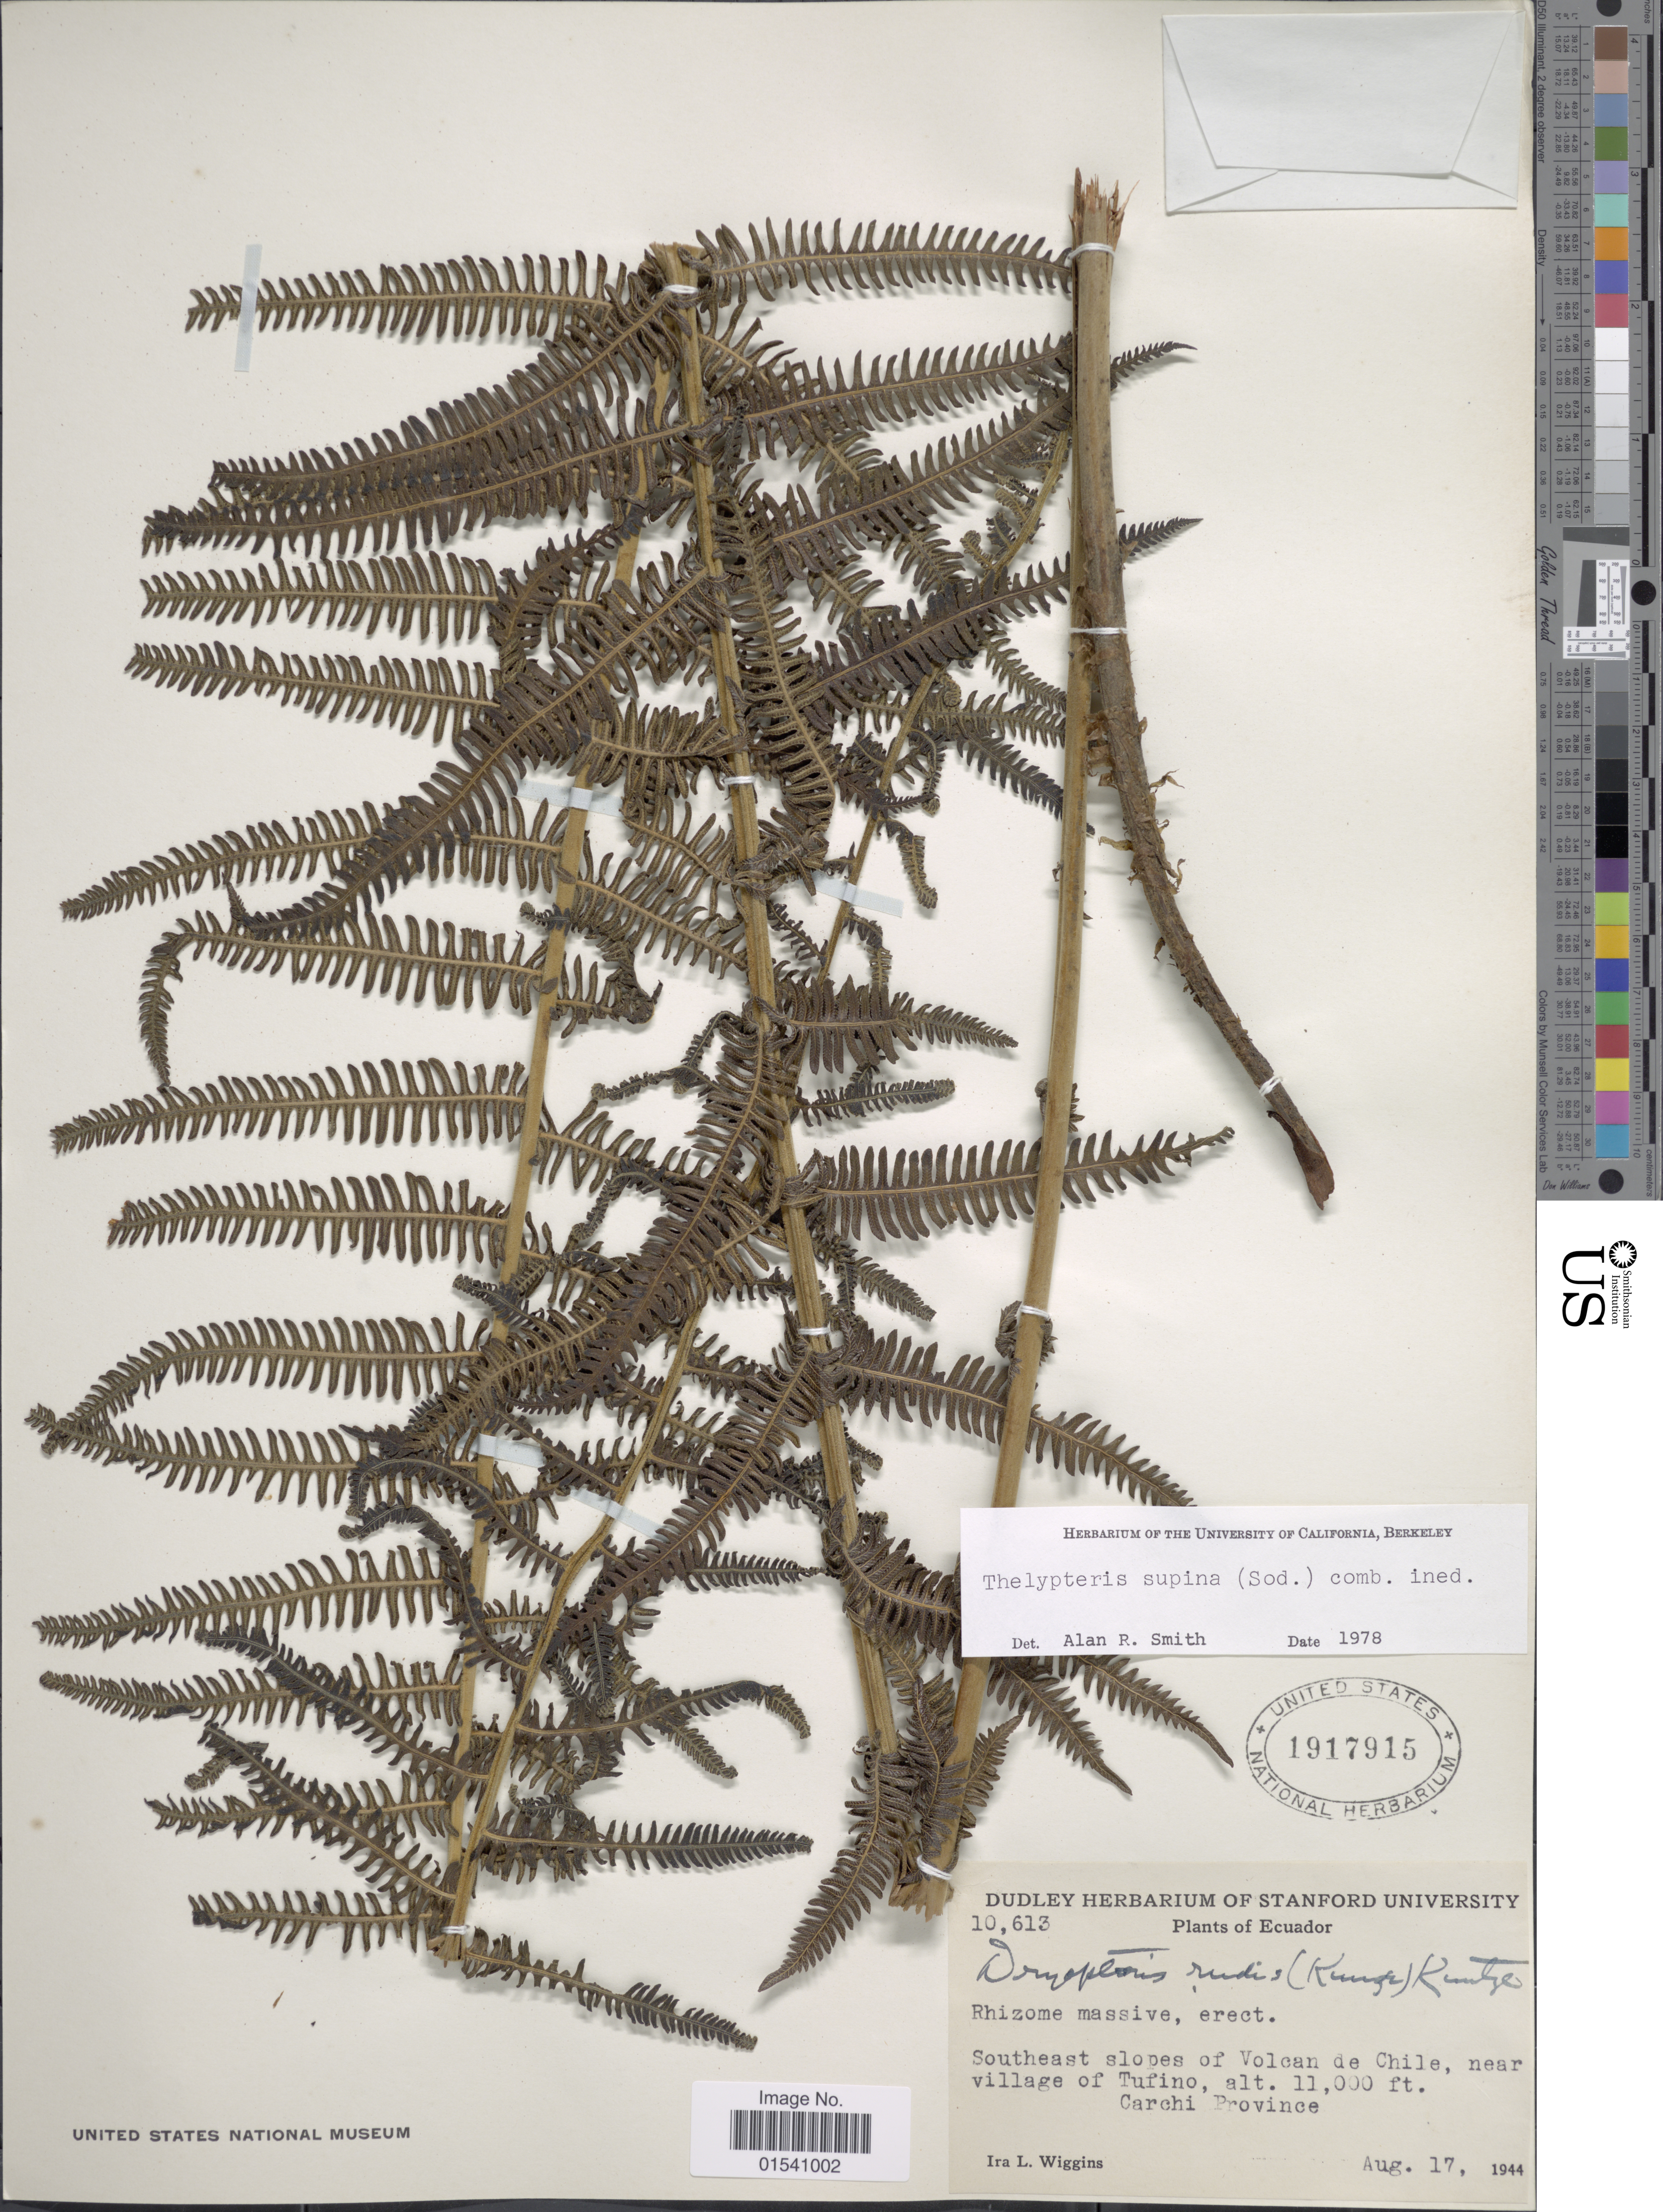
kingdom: Plantae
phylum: Tracheophyta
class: Polypodiopsida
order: Polypodiales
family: Thelypteridaceae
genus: Amauropelta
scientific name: Amauropelta supina (Sodiro) comb. nov., ined 2015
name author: (Sodiro)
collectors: I. L. Wiggins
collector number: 10613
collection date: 1944-08-17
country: Ecuador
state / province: Carchi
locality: Southeast slopes of Volcan de Chile, near village of Tufino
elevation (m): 3353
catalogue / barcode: US 1917915